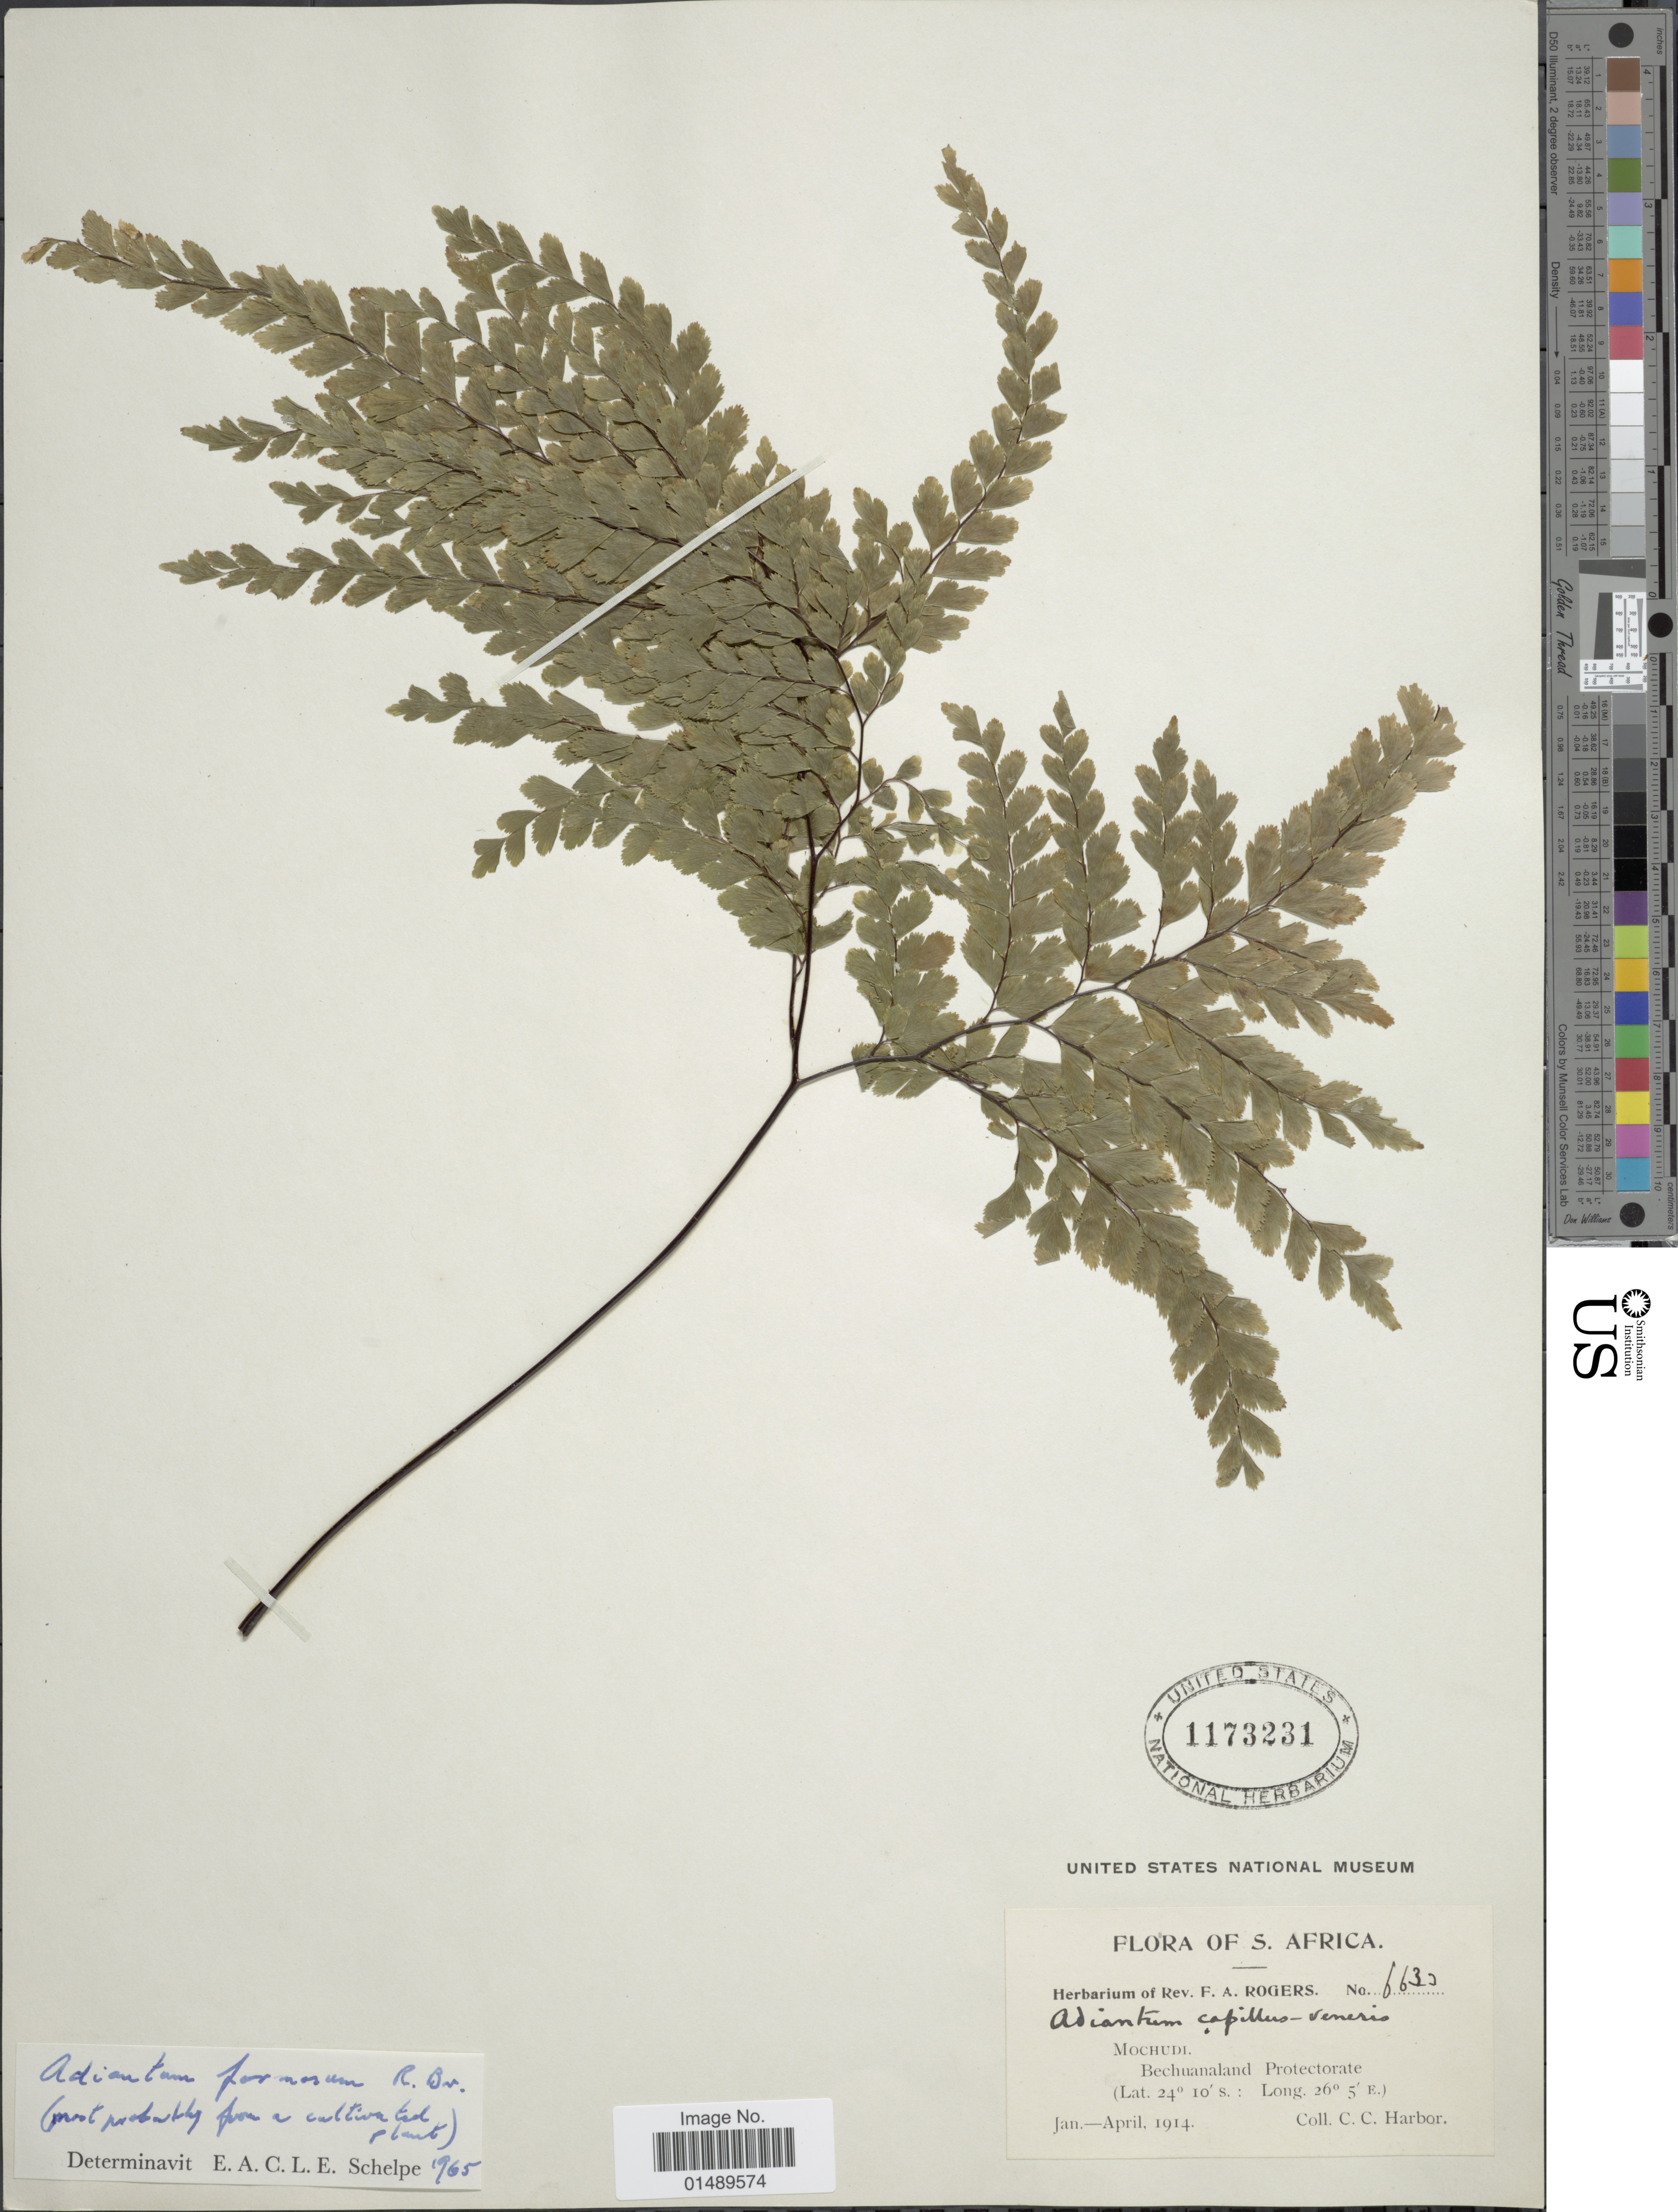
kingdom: Plantae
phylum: Tracheophyta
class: Polypodiopsida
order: Polypodiales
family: Pteridaceae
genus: Adiantum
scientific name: Adiantum formosum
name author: R. Br.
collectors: C. Harbor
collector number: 6633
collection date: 1914-01/1914-04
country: Botswana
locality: S. Africa, Mochudi, Bechuanaland, Protectorate.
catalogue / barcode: US 1173231